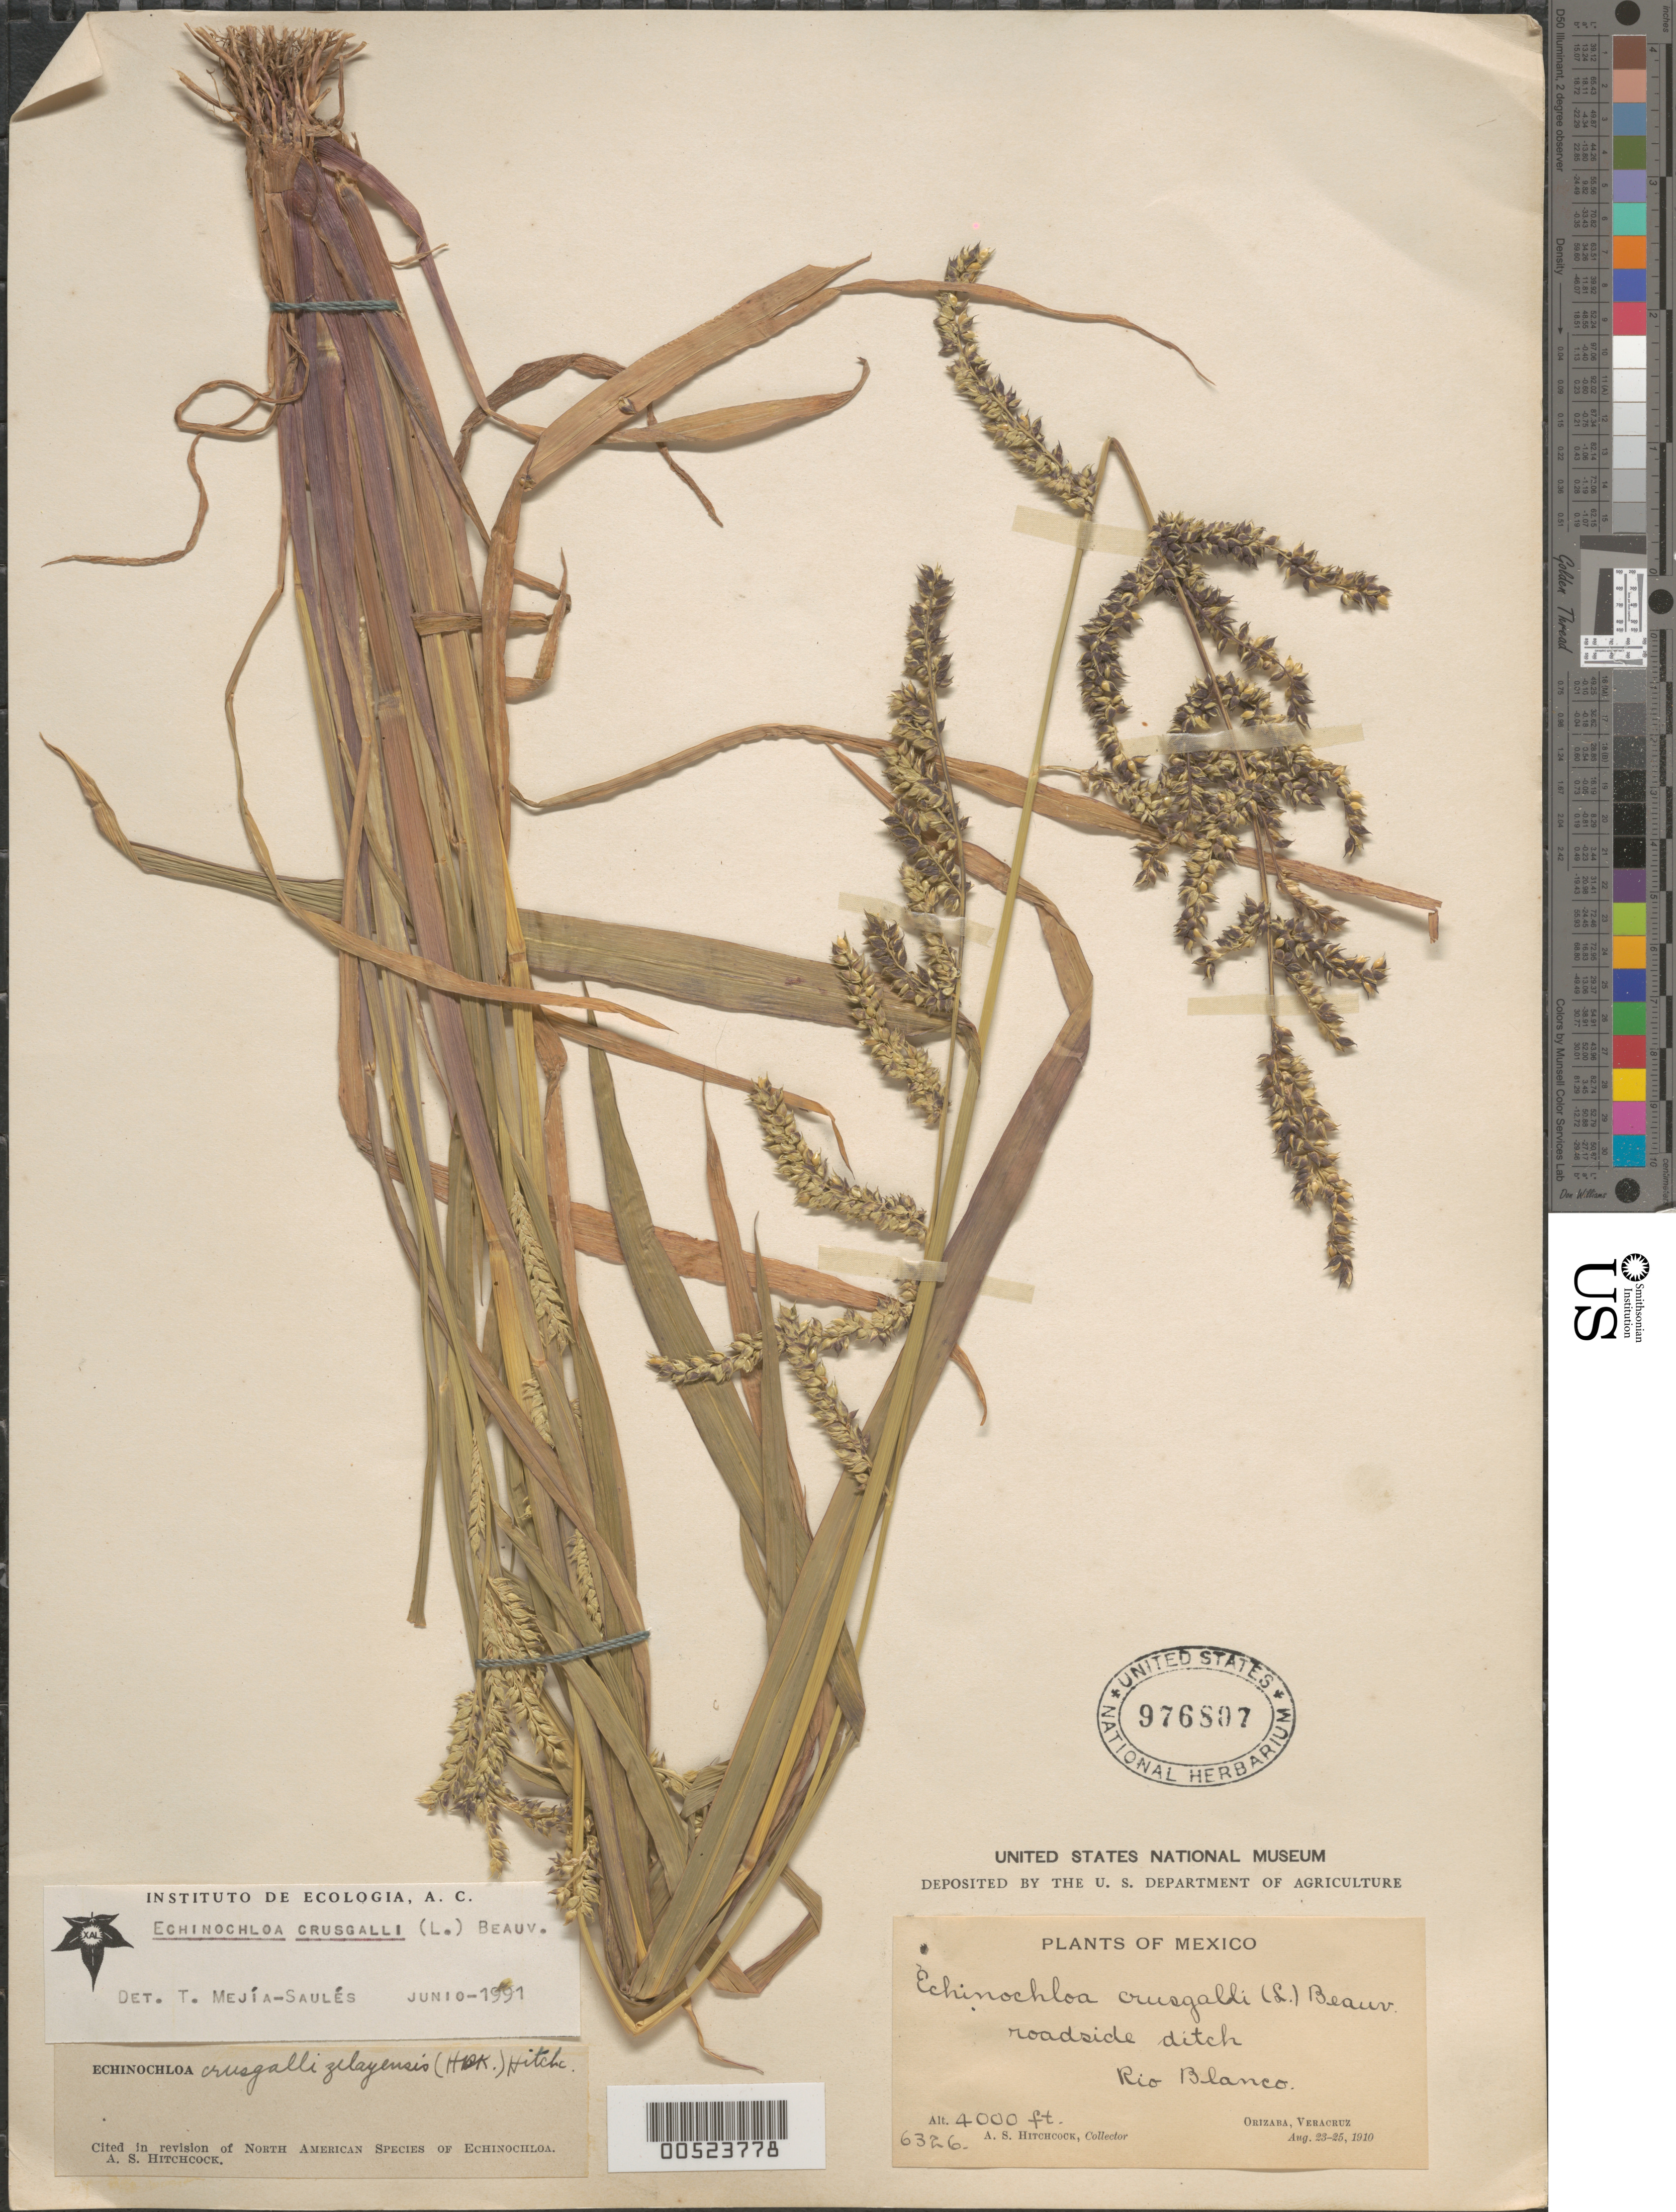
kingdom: Plantae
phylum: Tracheophyta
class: Liliopsida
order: Poales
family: Poaceae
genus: Echinochloa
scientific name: Echinochloa crus-galli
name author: (L.) P. Beauv.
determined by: Mejia-Saulés, M. T.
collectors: A. S. Hitchcock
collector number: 6326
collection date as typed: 23 Aug 1910 to 25 Aug 1910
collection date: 1910-08-23/1910-08-25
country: Mexico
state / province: Veracruz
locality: Orizaba, Rio Blanco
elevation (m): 1219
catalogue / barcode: US 976807